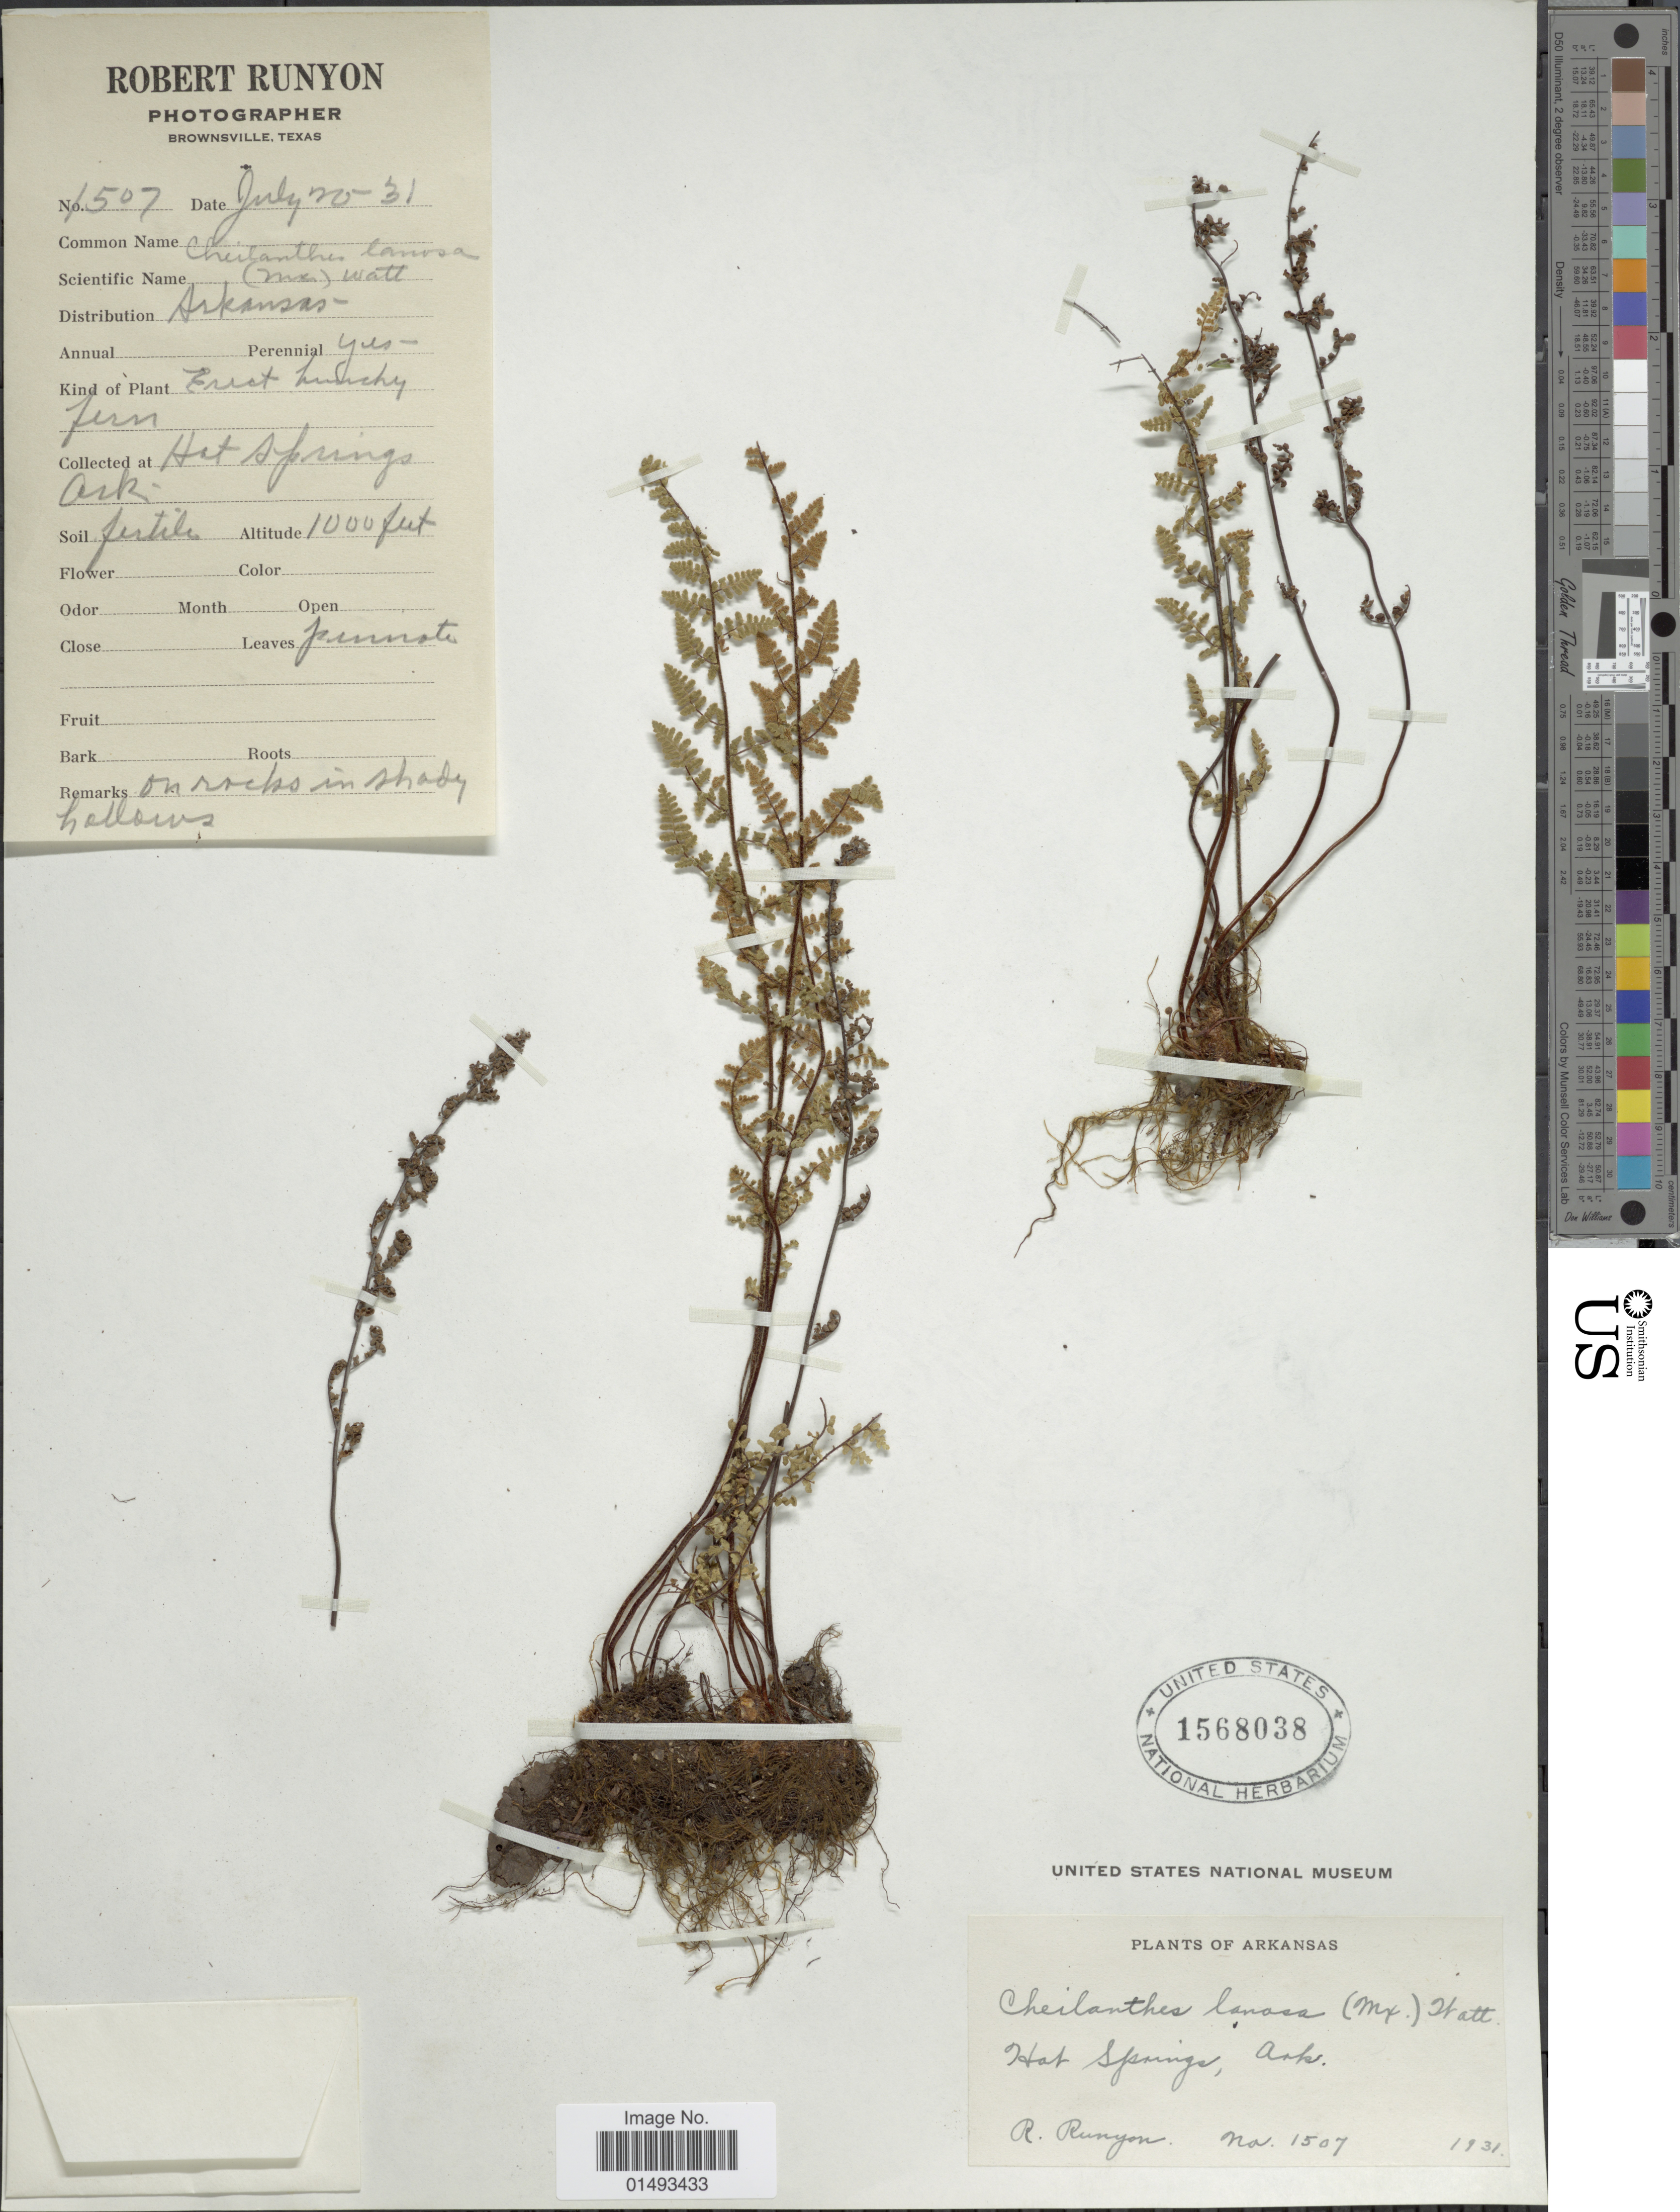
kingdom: Plantae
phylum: Tracheophyta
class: Polypodiopsida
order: Polypodiales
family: Pteridaceae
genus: Myriopteris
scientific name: Myriopteris lanosa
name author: (Michx.) Grusz & Windham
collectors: R. Runyon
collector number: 1507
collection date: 1931-07-31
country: United States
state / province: Arkansas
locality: Hot Springs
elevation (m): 305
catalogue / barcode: US 1568038